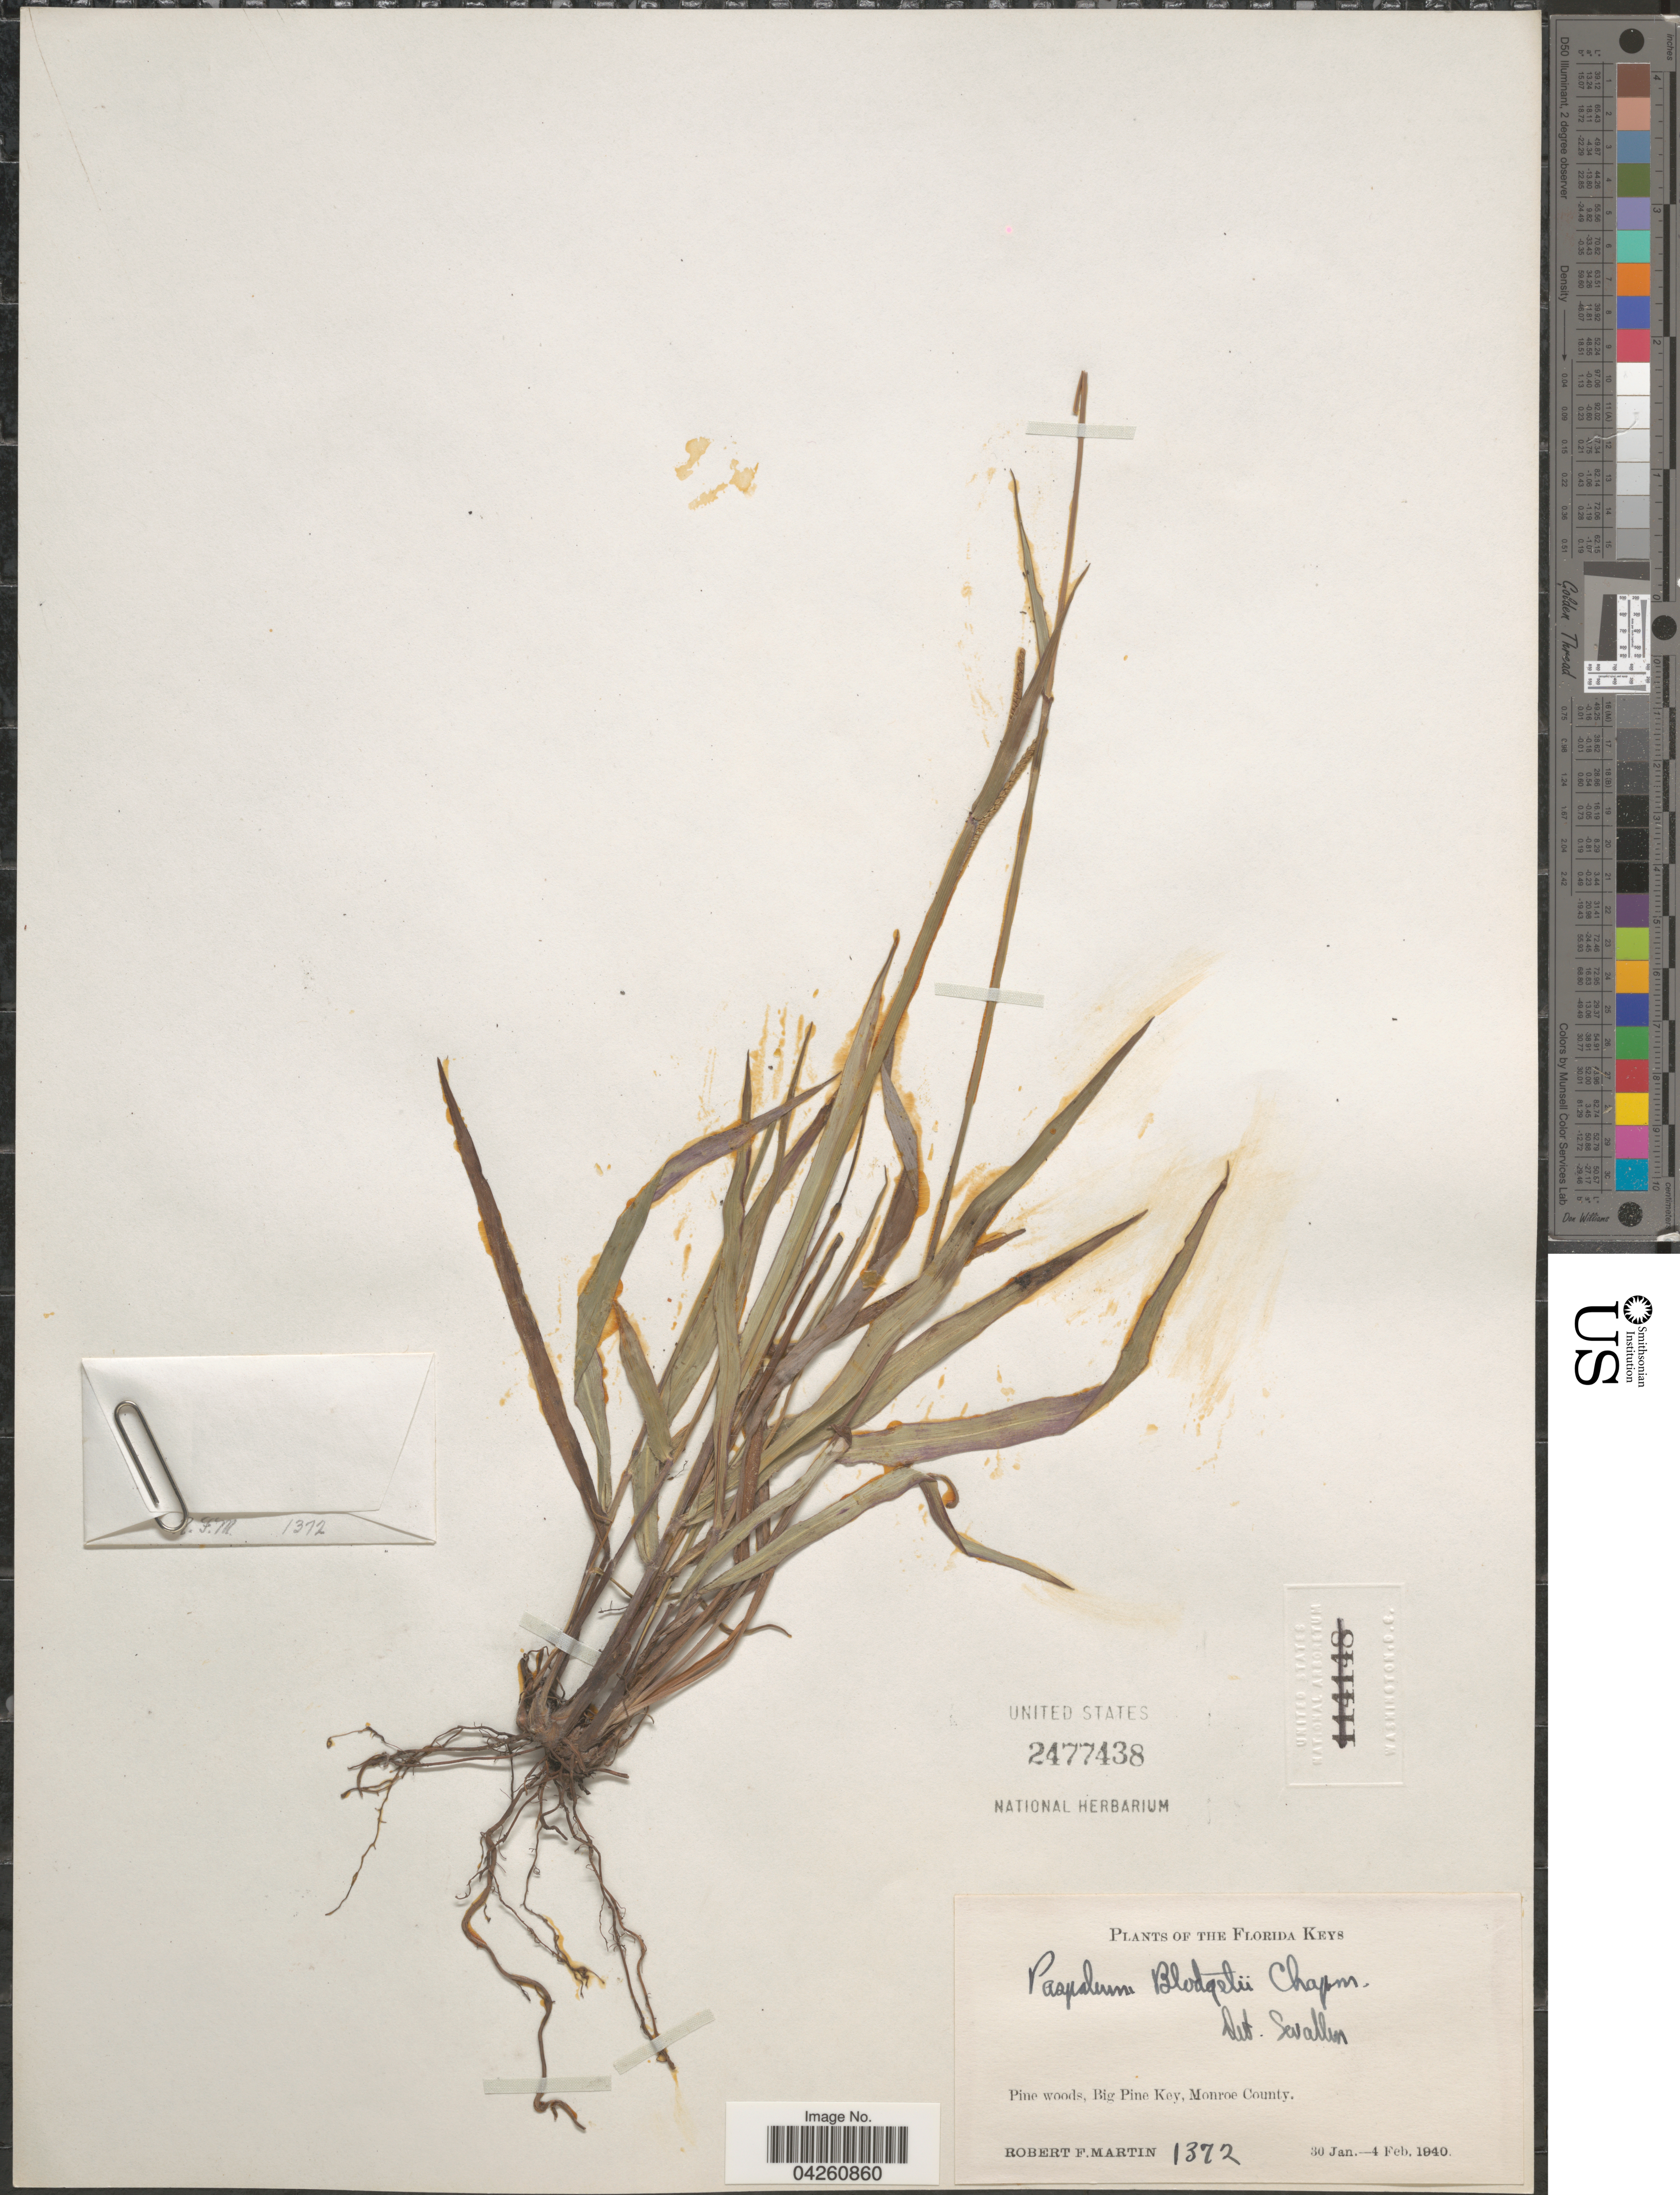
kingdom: Plantae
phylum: Tracheophyta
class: Liliopsida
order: Poales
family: Poaceae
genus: Paspalum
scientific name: Paspalum blodgettii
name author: Chapm.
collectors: R. F. Martin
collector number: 1372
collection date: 1940-01-30/1940-02-04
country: United States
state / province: Florida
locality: Florida Keys. Pine woods, Big Pine Key, Monroe County.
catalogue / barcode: US 2477438